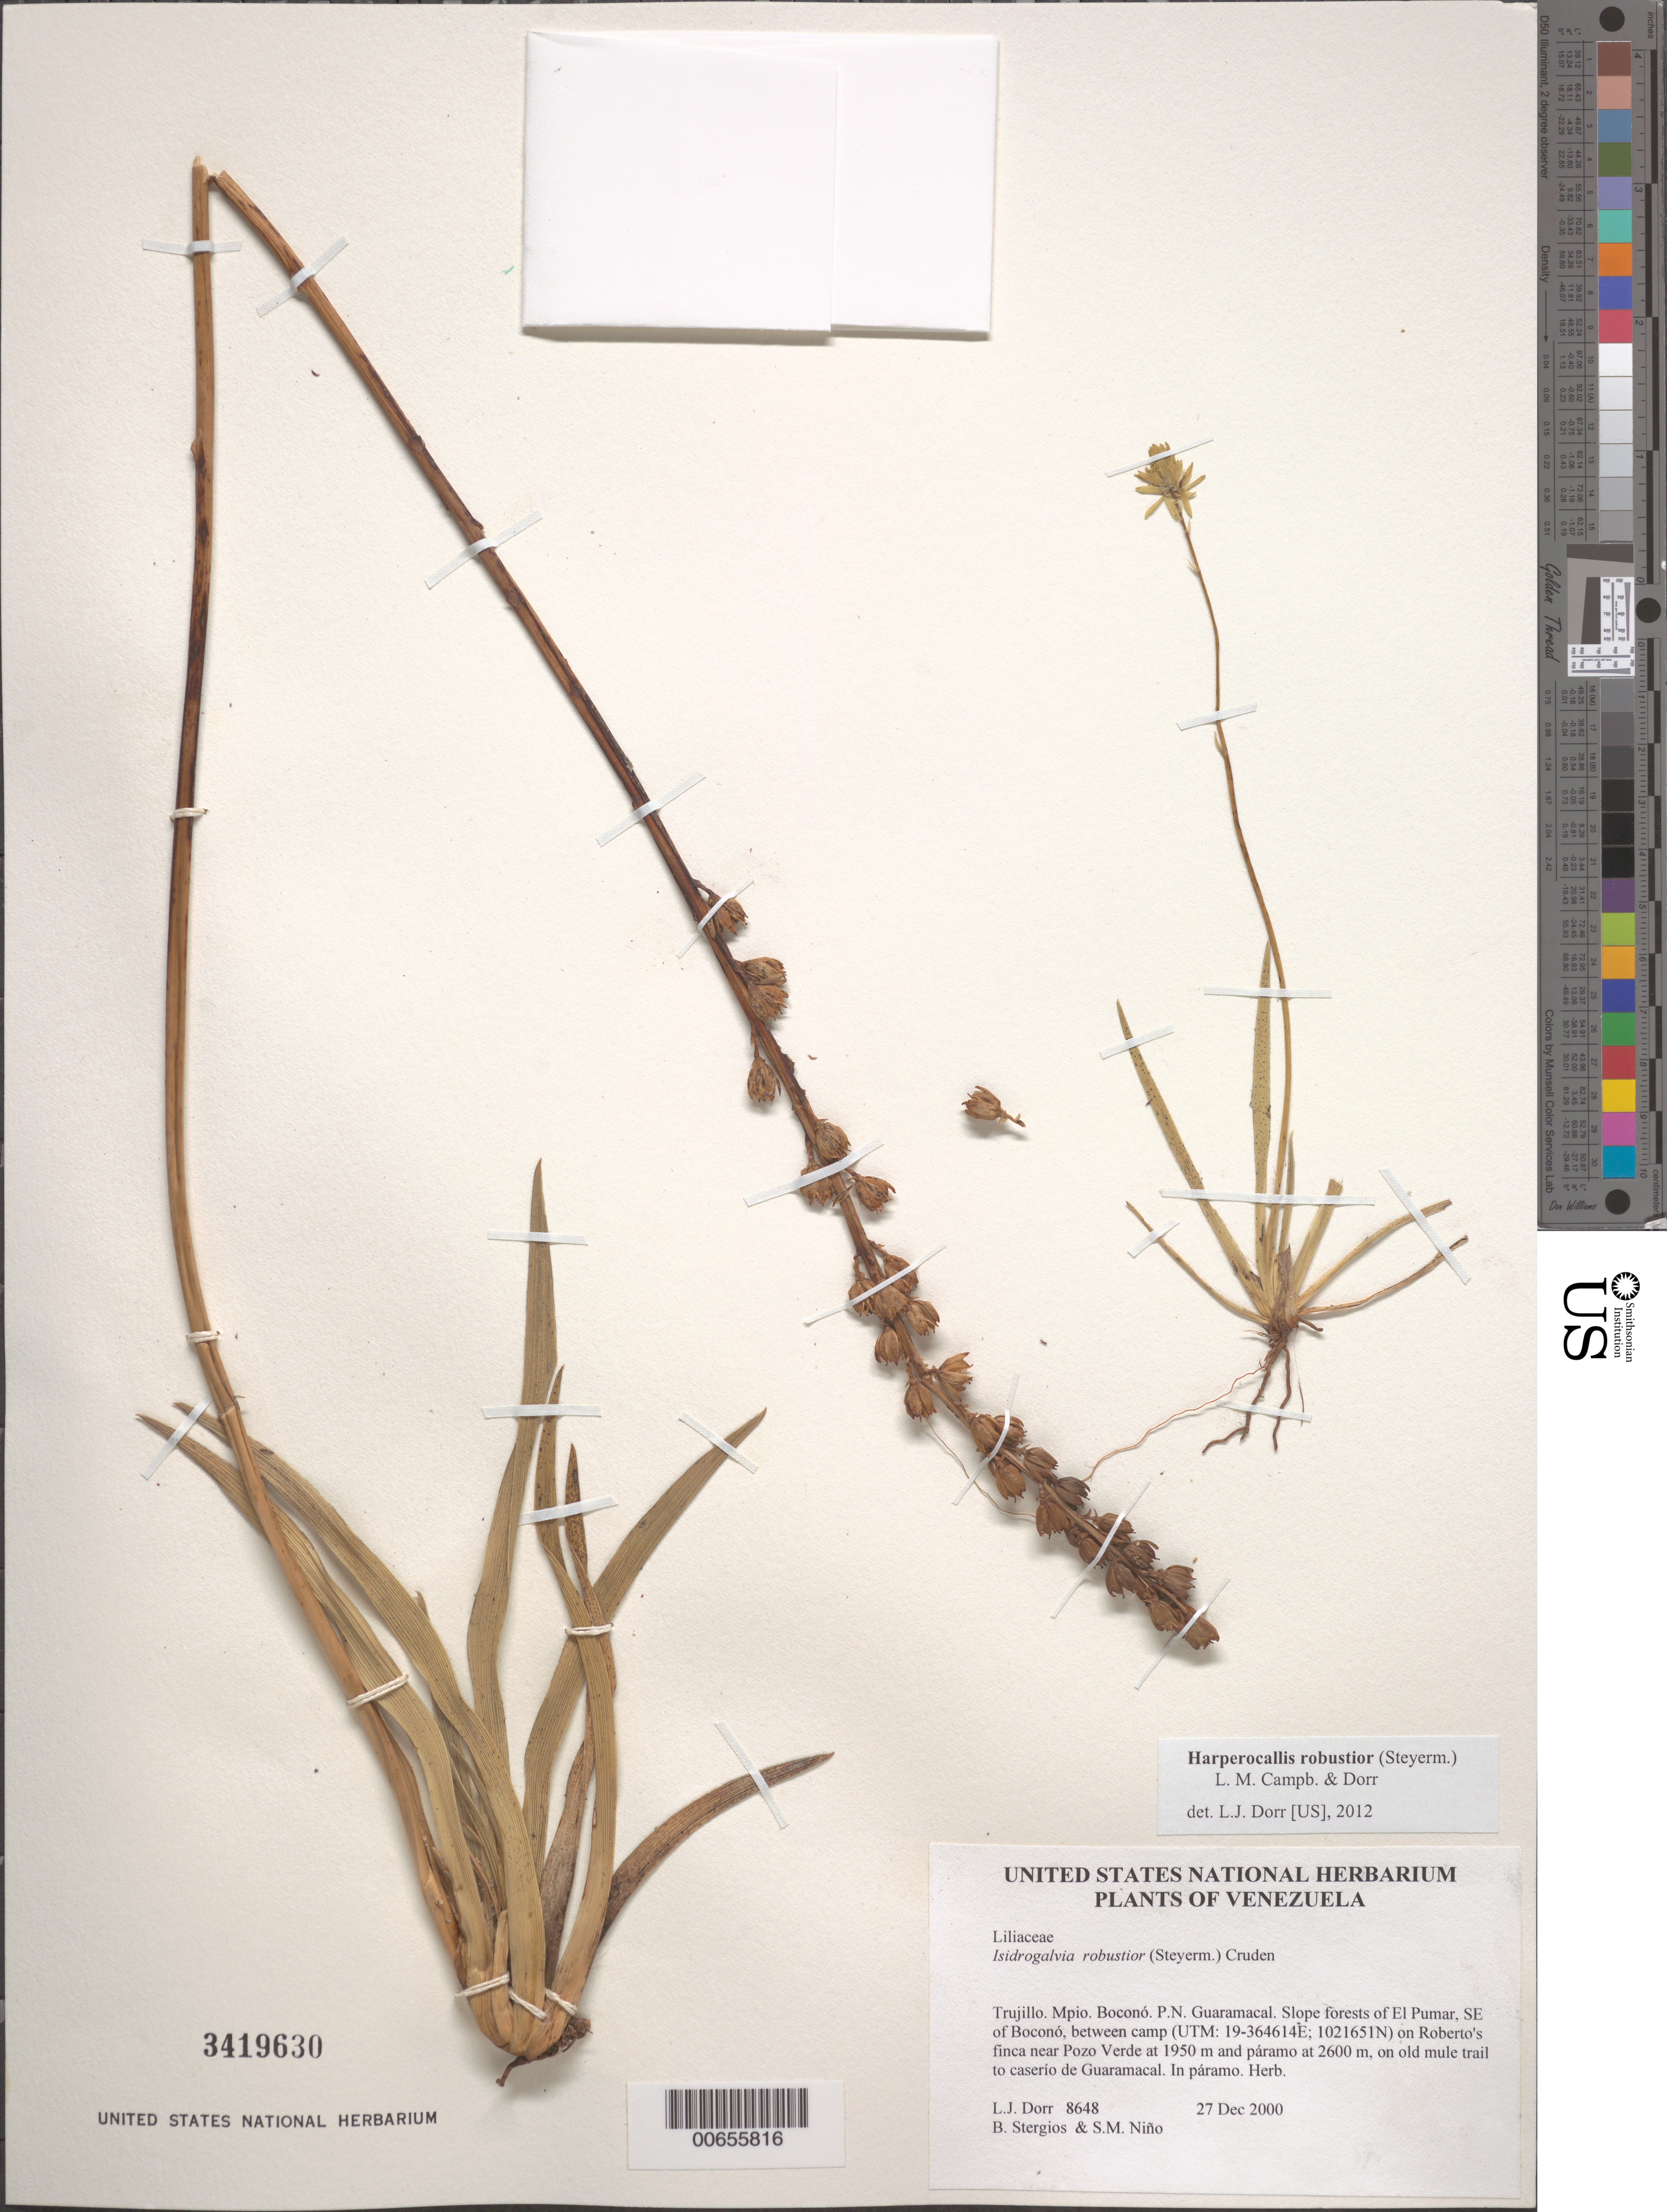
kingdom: Plantae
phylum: Tracheophyta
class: Liliopsida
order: Alismatales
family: Tofieldiaceae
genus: Harperocallis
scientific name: Harperocallis robustior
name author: (Steyerm.) L.M. Campb. & Dorr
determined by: Dorr, L. J., (BOT), Smithsonian Institution - National Museum of Natural History (UNITED STATES)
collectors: L. J. Dorr, B. G. Stergios & S. M. Niño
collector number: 8648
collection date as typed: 27 Dec 2000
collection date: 2000-12-27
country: Venezuela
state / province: Trujillo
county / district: Boconó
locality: Parque Nacional Guaramacal. El Pumar, SE of Boconó, between camp on Roberto's finca near Pozo Verde at 1950 m and páramo at 2600 m, on old mule trail to caserío de Guaramacal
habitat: In páramo.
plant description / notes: CTES, PORT, US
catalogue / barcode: US 3419630